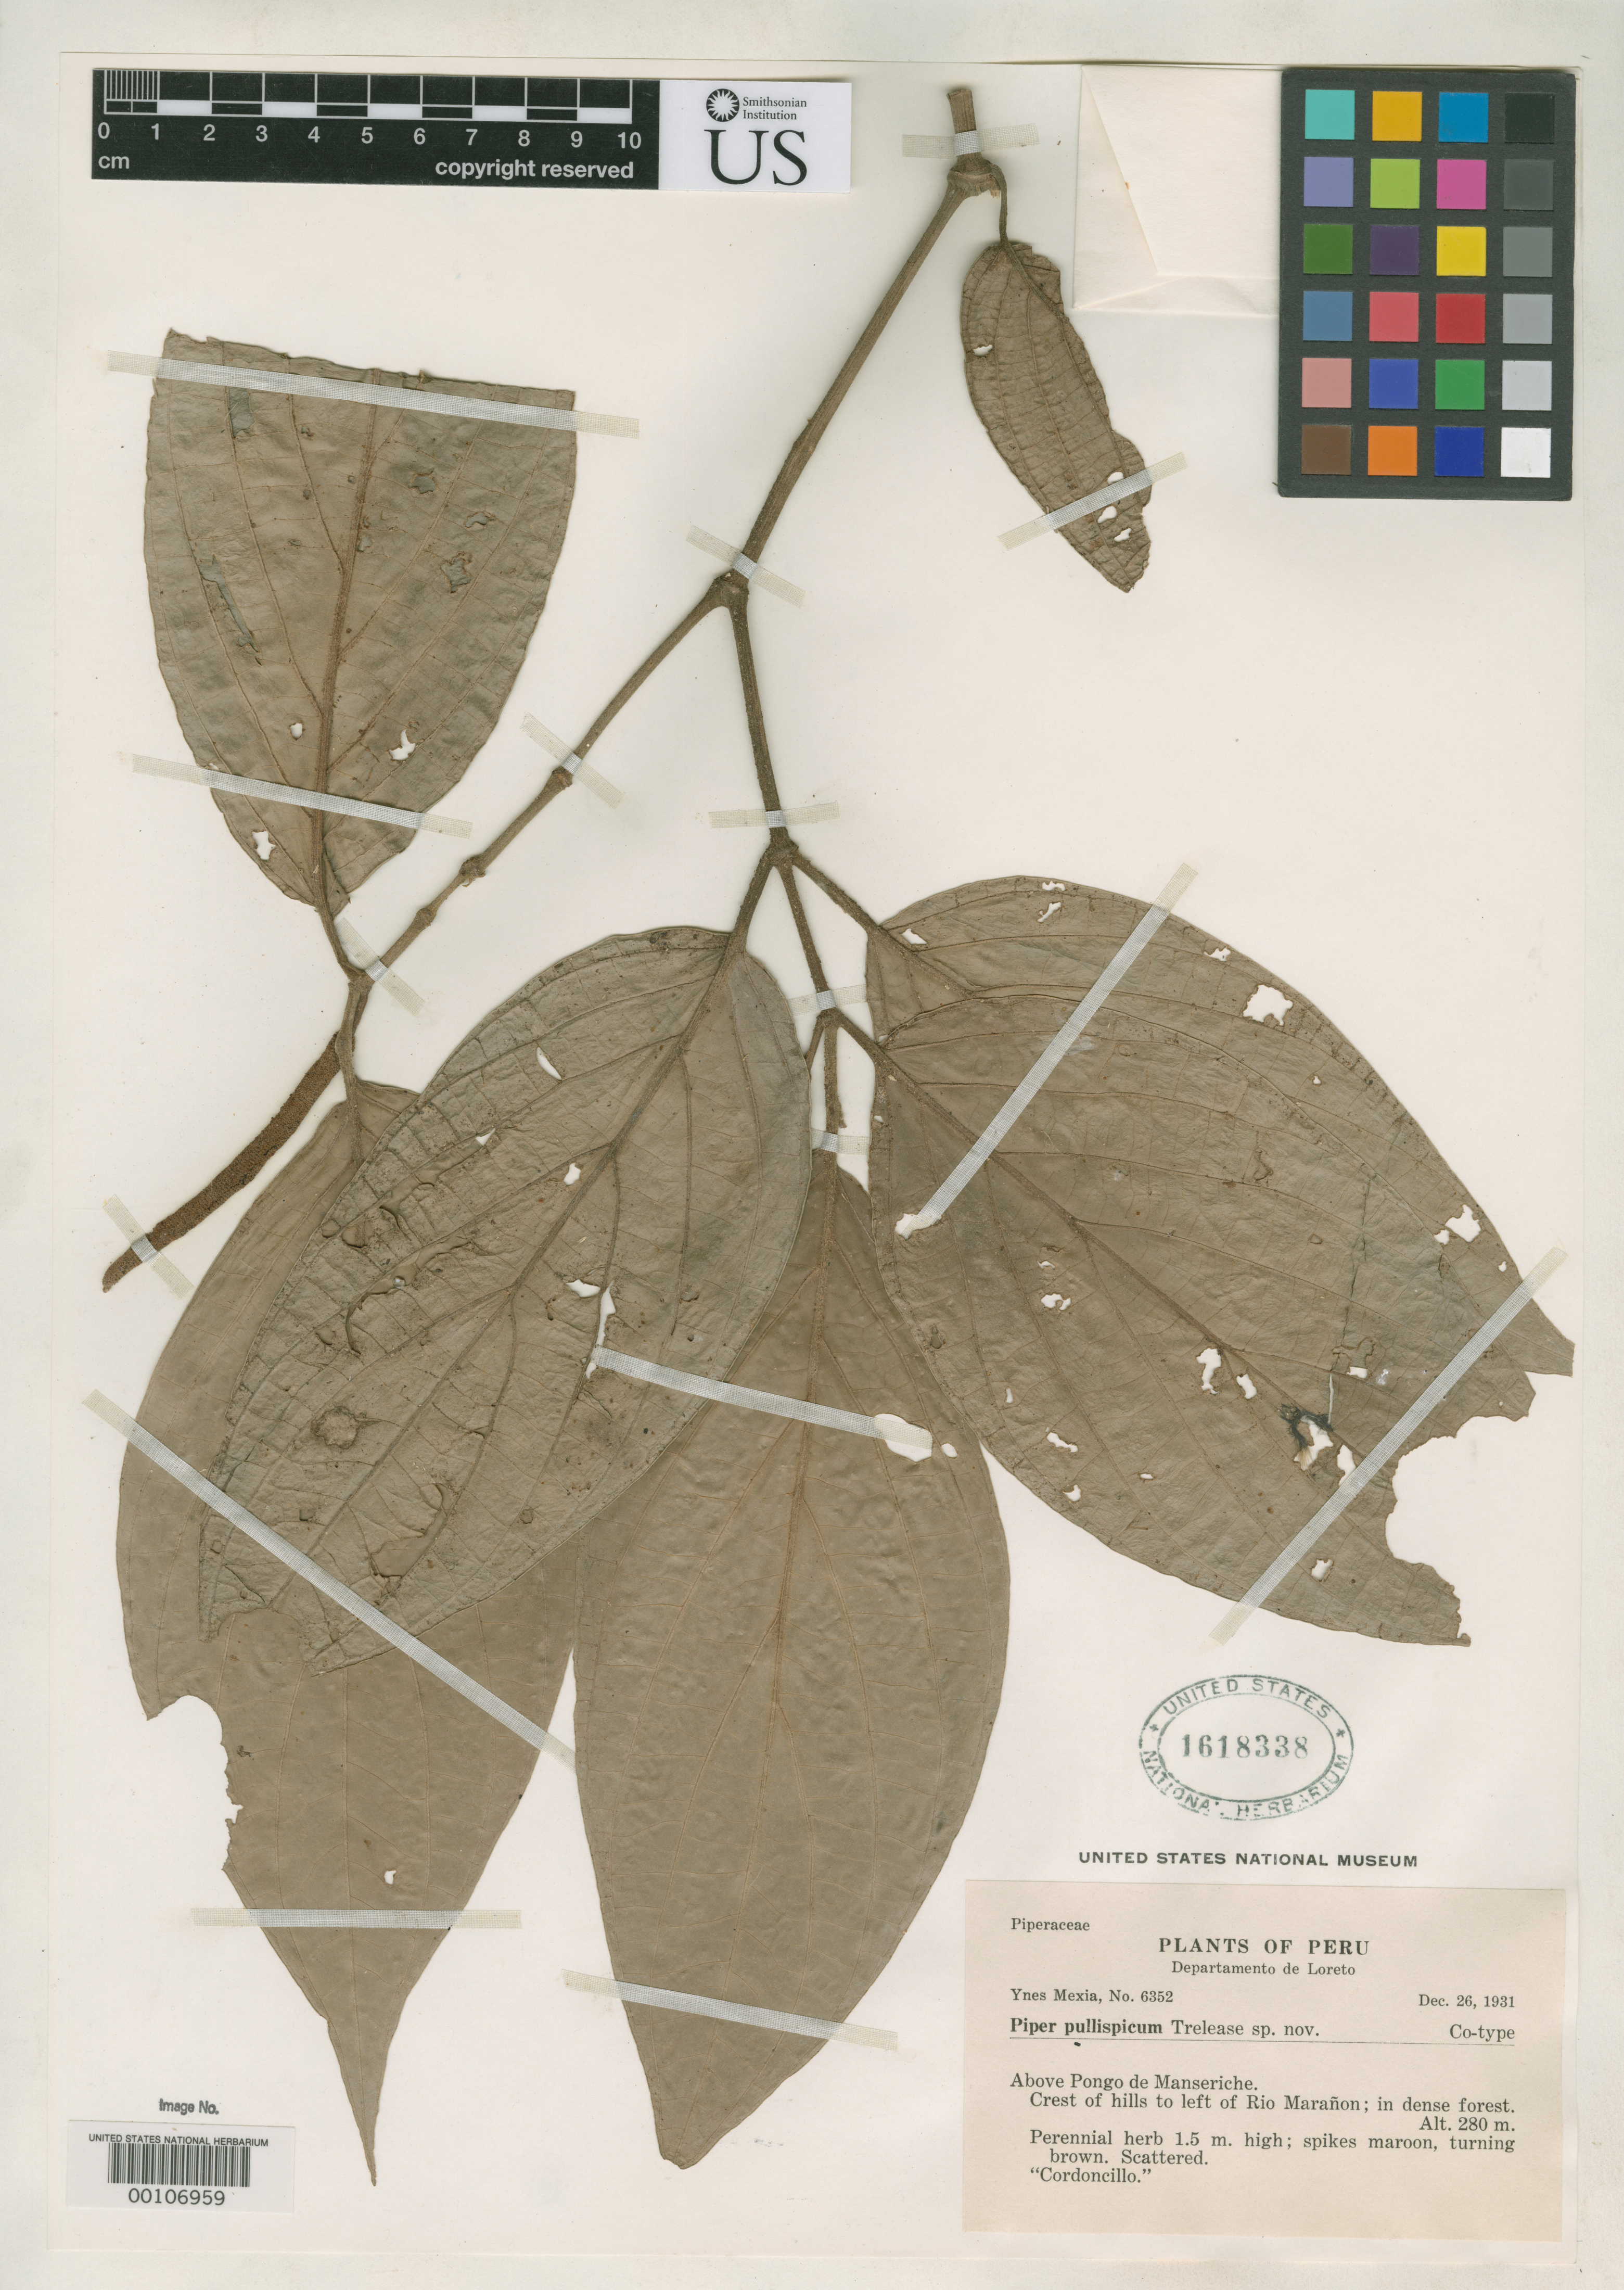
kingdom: Plantae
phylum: Tracheophyta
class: Magnoliopsida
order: Piperales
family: Piperaceae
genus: Piper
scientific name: Piper pullispicum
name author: Trel. in J.F. Macbr.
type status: Isotype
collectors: Y. Mexia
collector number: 6352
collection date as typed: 26 Dec 1931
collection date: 1931-12-26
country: Peru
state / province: Loreto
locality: Above Pongo de Manseriche.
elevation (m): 280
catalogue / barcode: US 1618338